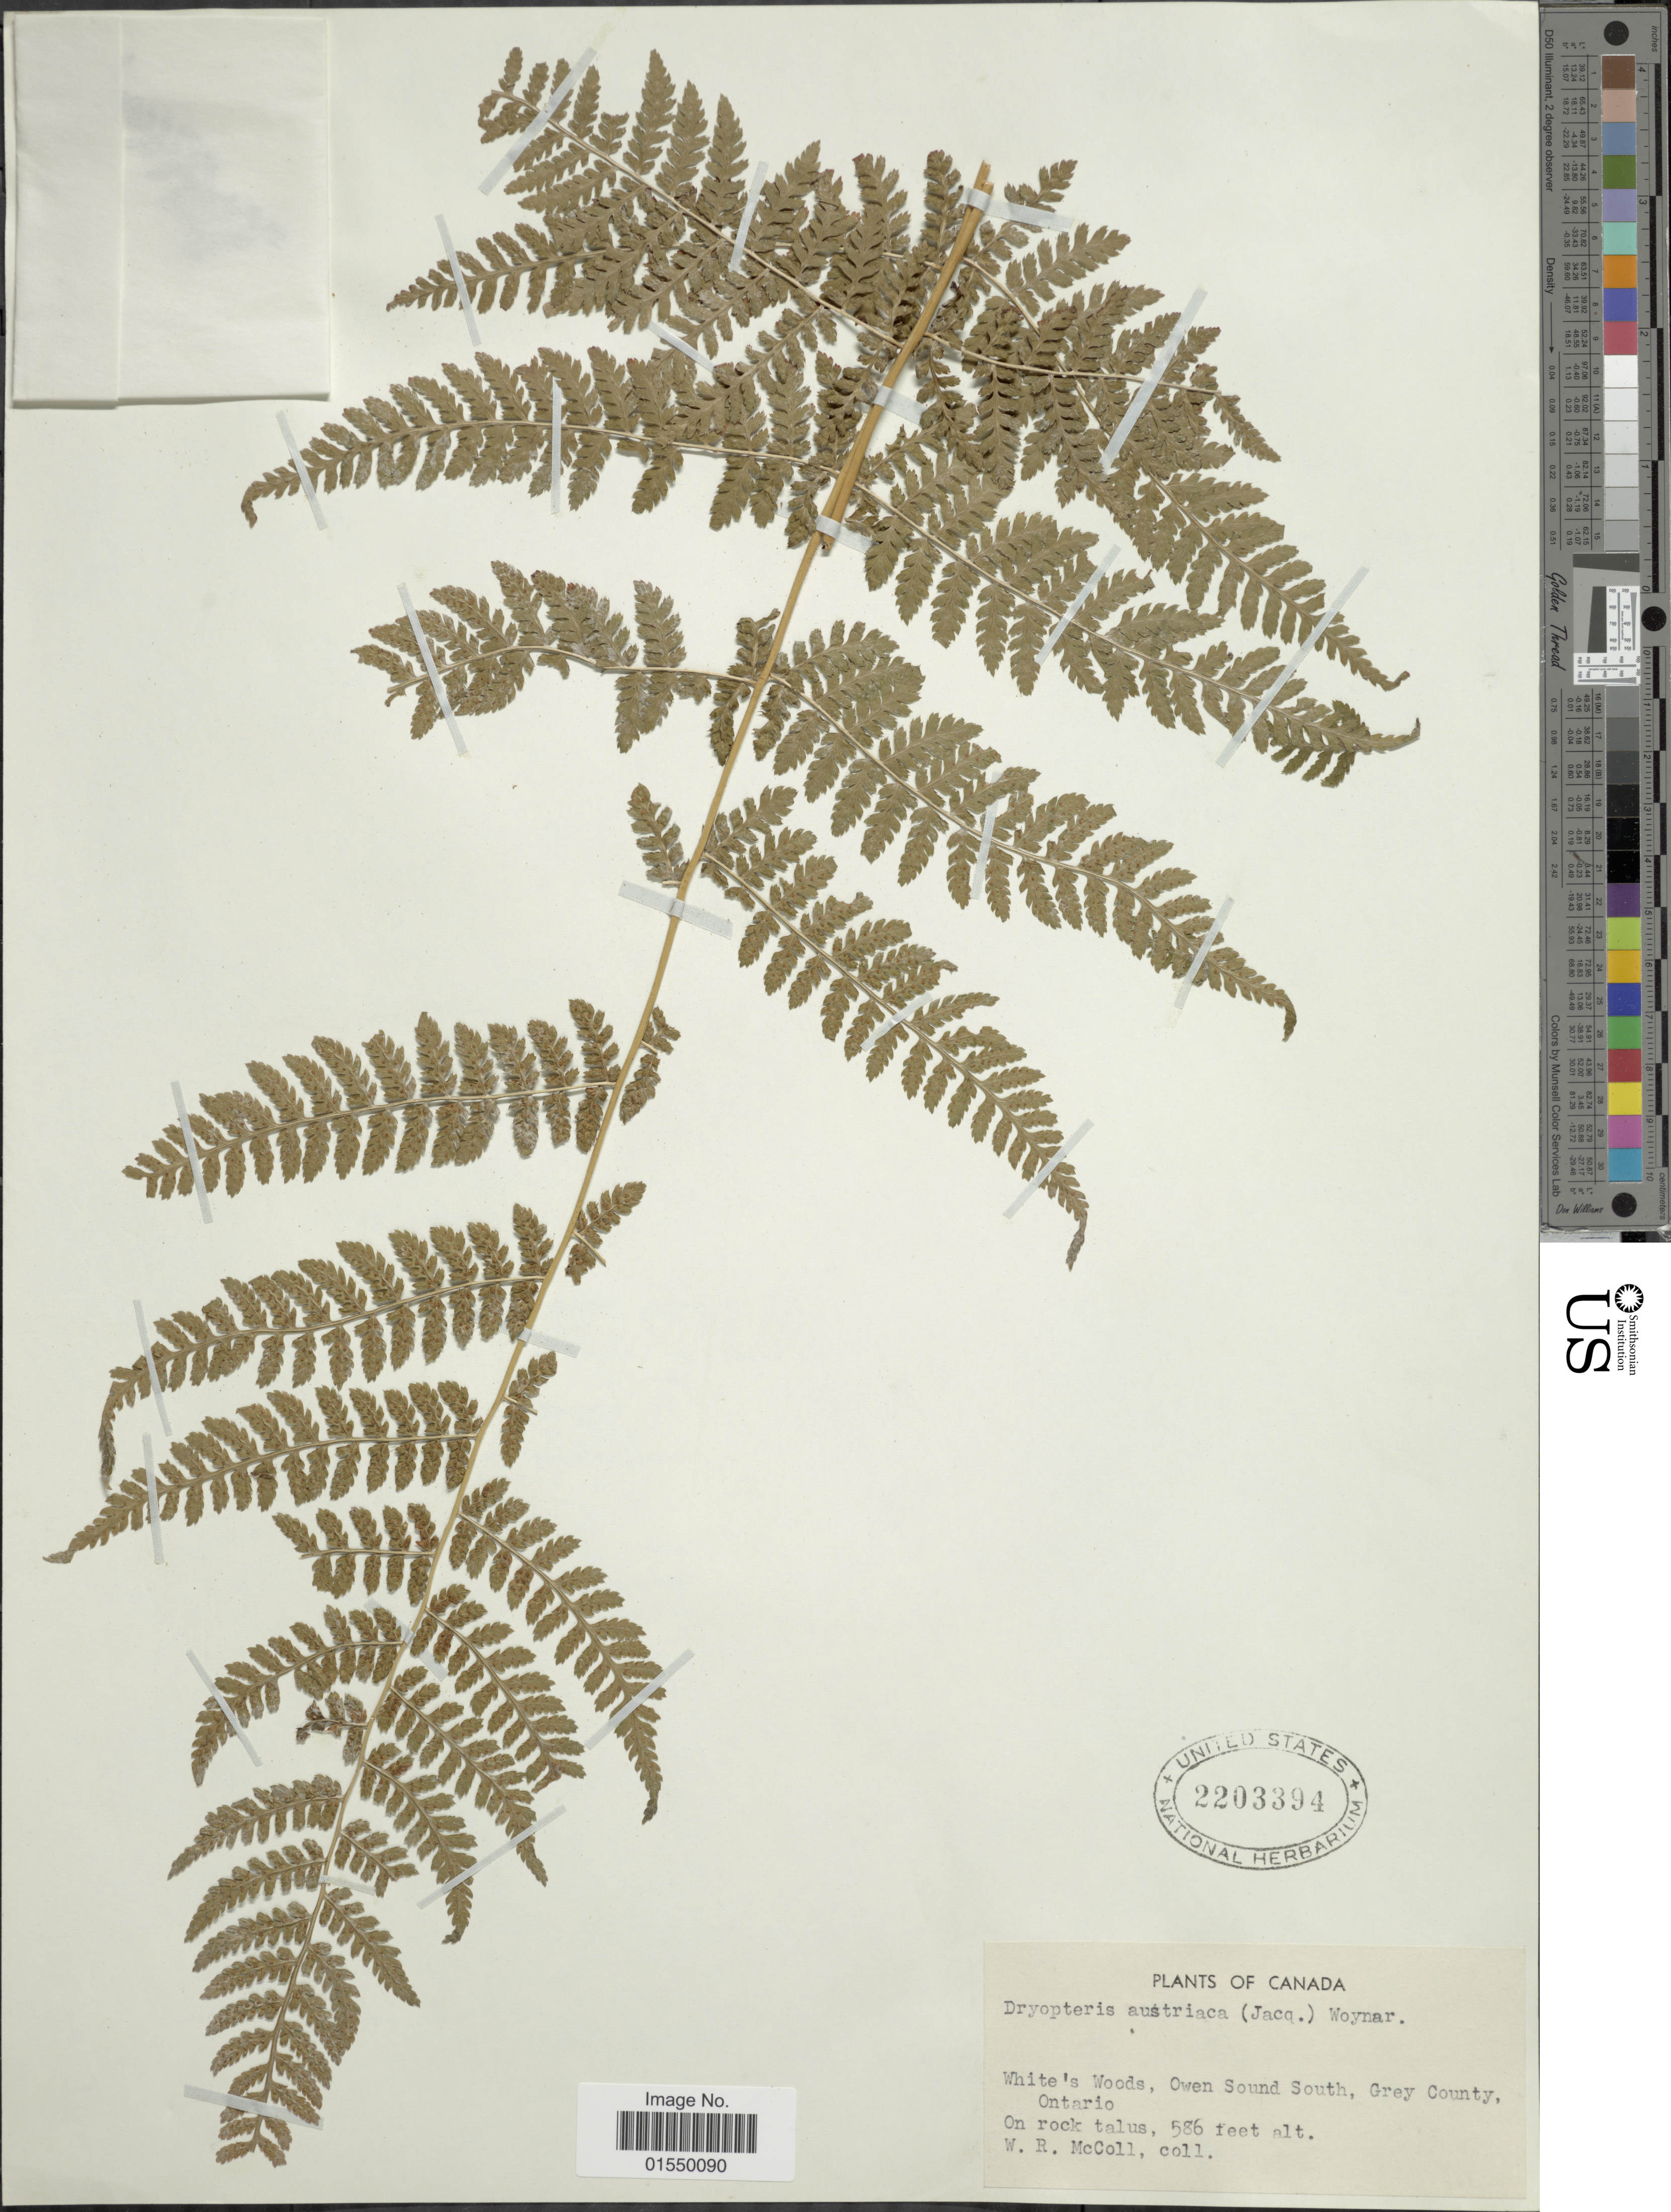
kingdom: Plantae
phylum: Tracheophyta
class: Polypodiopsida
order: Polypodiales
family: Dryopteridaceae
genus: Dryopteris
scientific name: Dryopteris carthusiana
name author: (Villars) H.P. Fuchs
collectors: W. McColl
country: Canada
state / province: Ontario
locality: White Woods, Owen Sound South, Grey County, Ontario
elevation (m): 179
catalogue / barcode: US 2203394